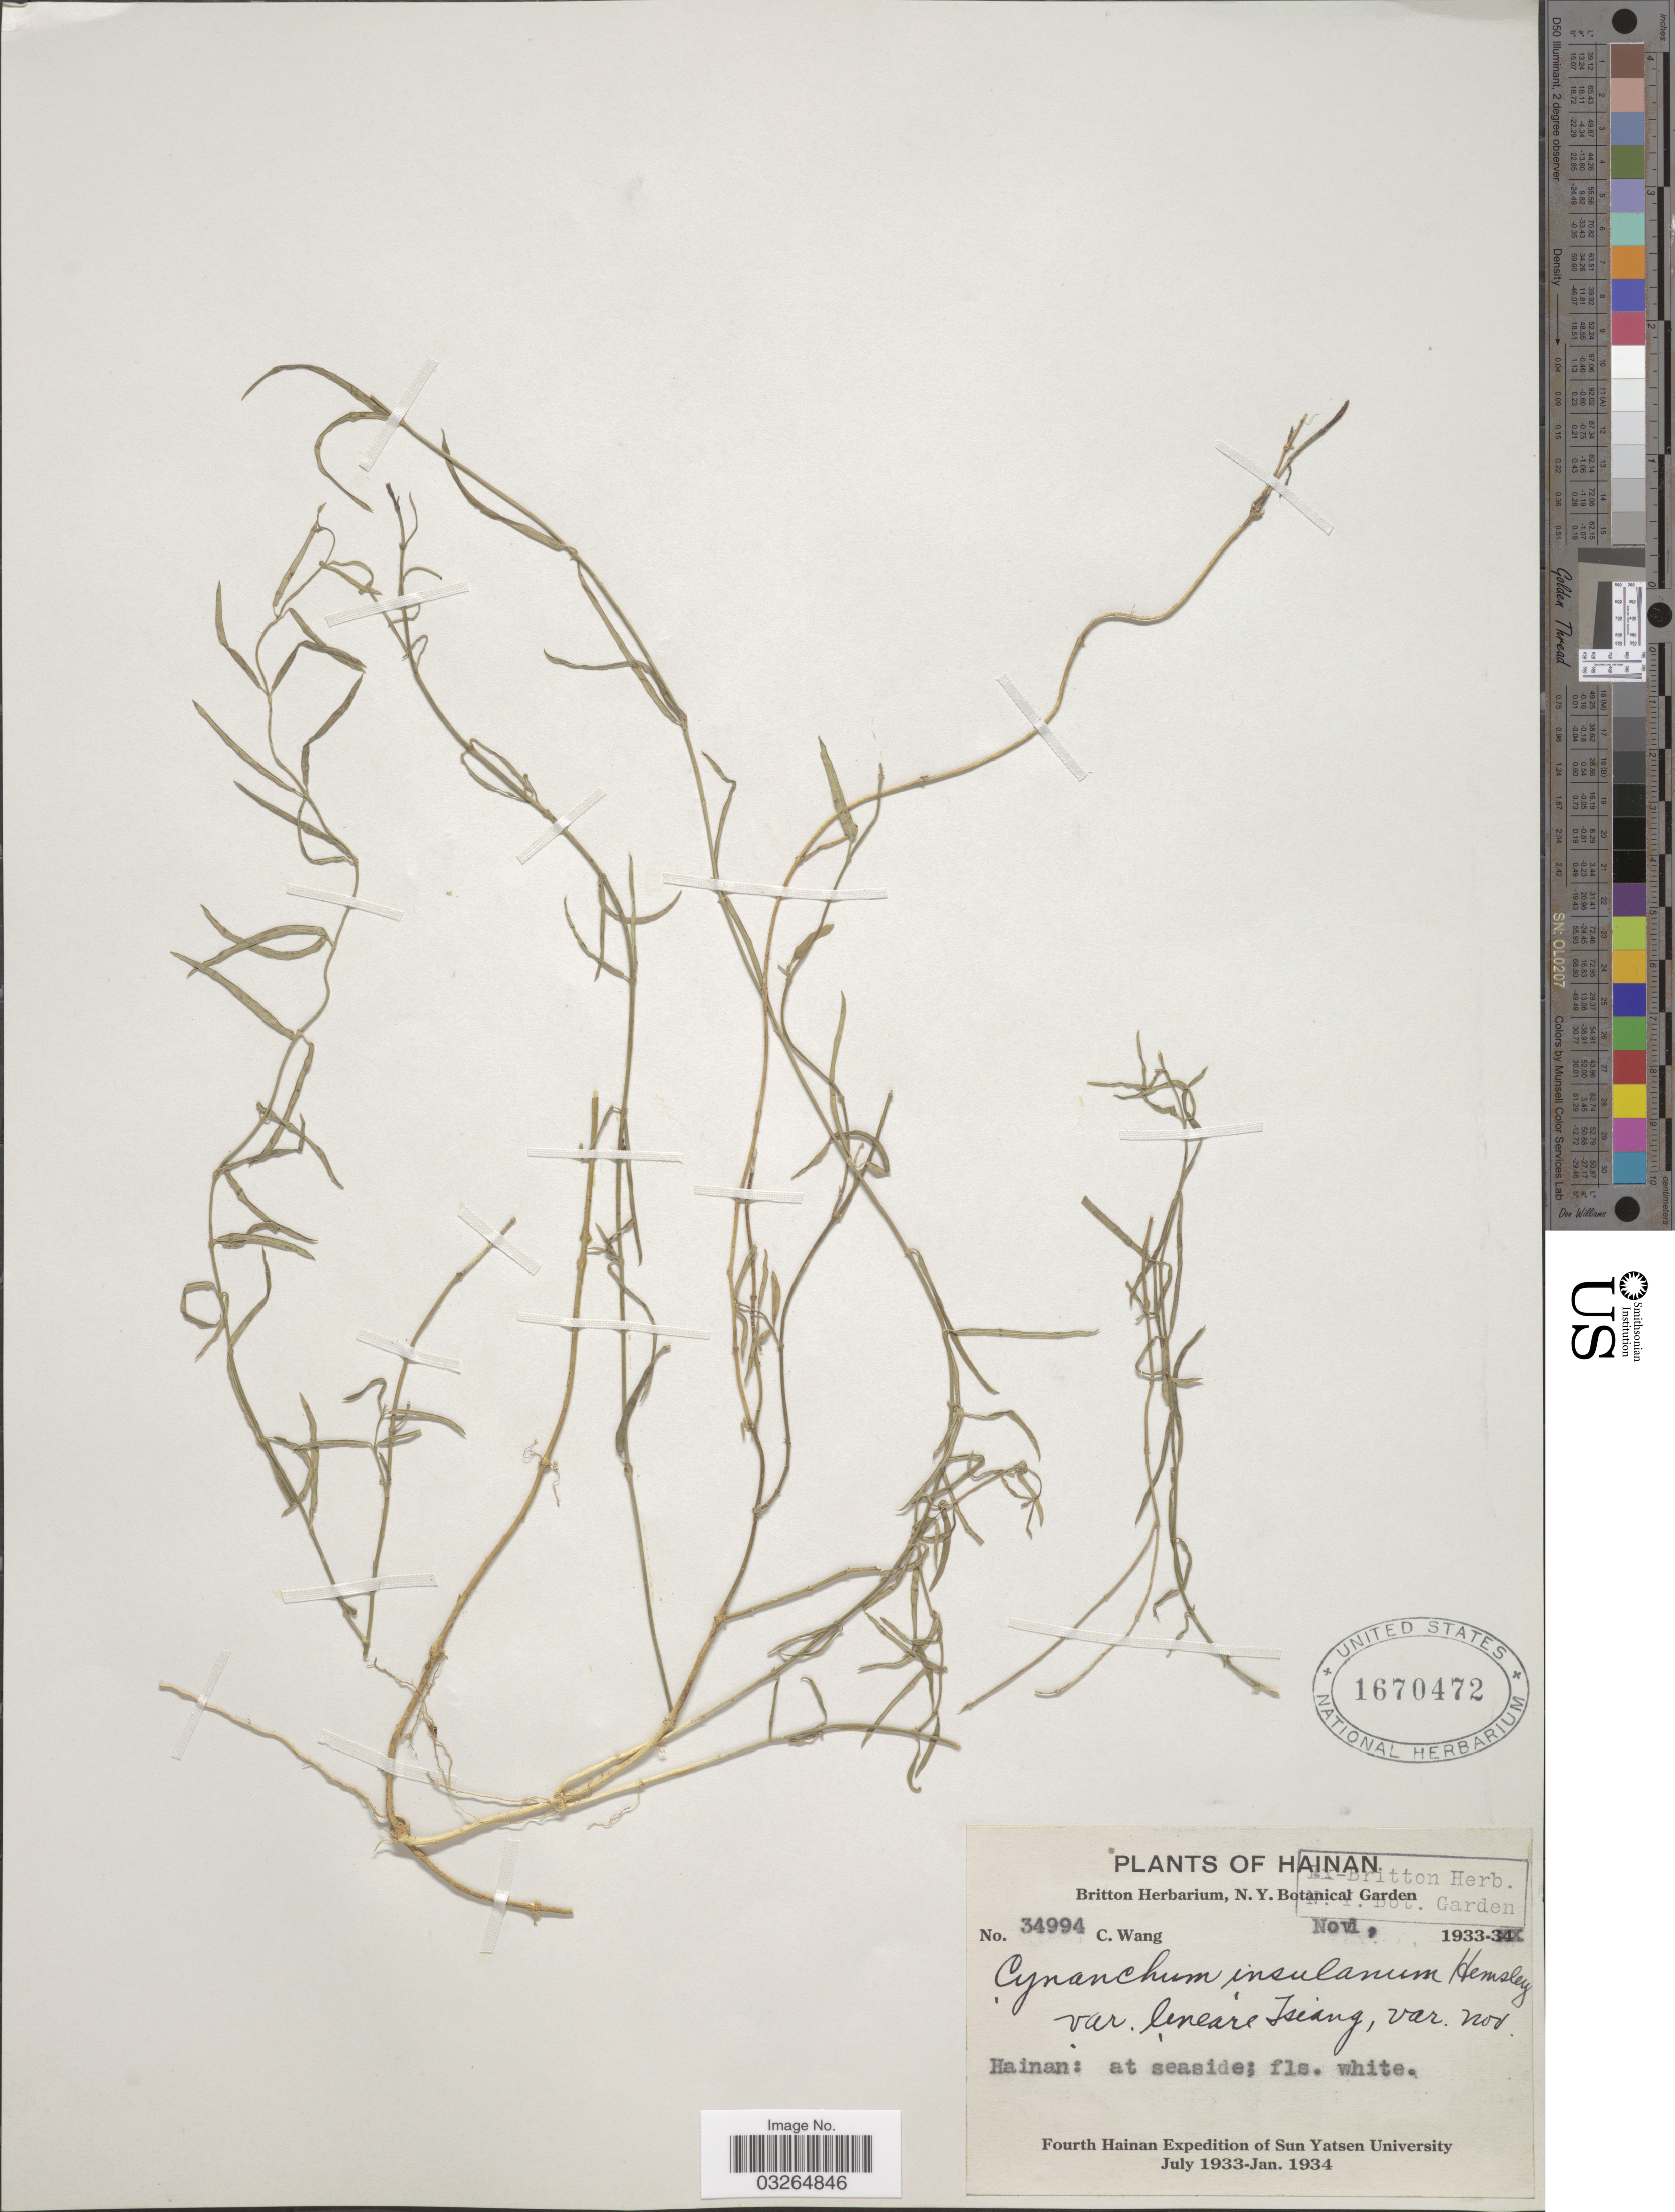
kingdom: Plantae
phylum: Tracheophyta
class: Magnoliopsida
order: Gentianales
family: Apocynaceae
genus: Cynanchum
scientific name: Cynanchum insulanum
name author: (Hance) Hemsl.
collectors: C. Wang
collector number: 34994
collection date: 1933-11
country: China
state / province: Hainan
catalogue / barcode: US 1670472